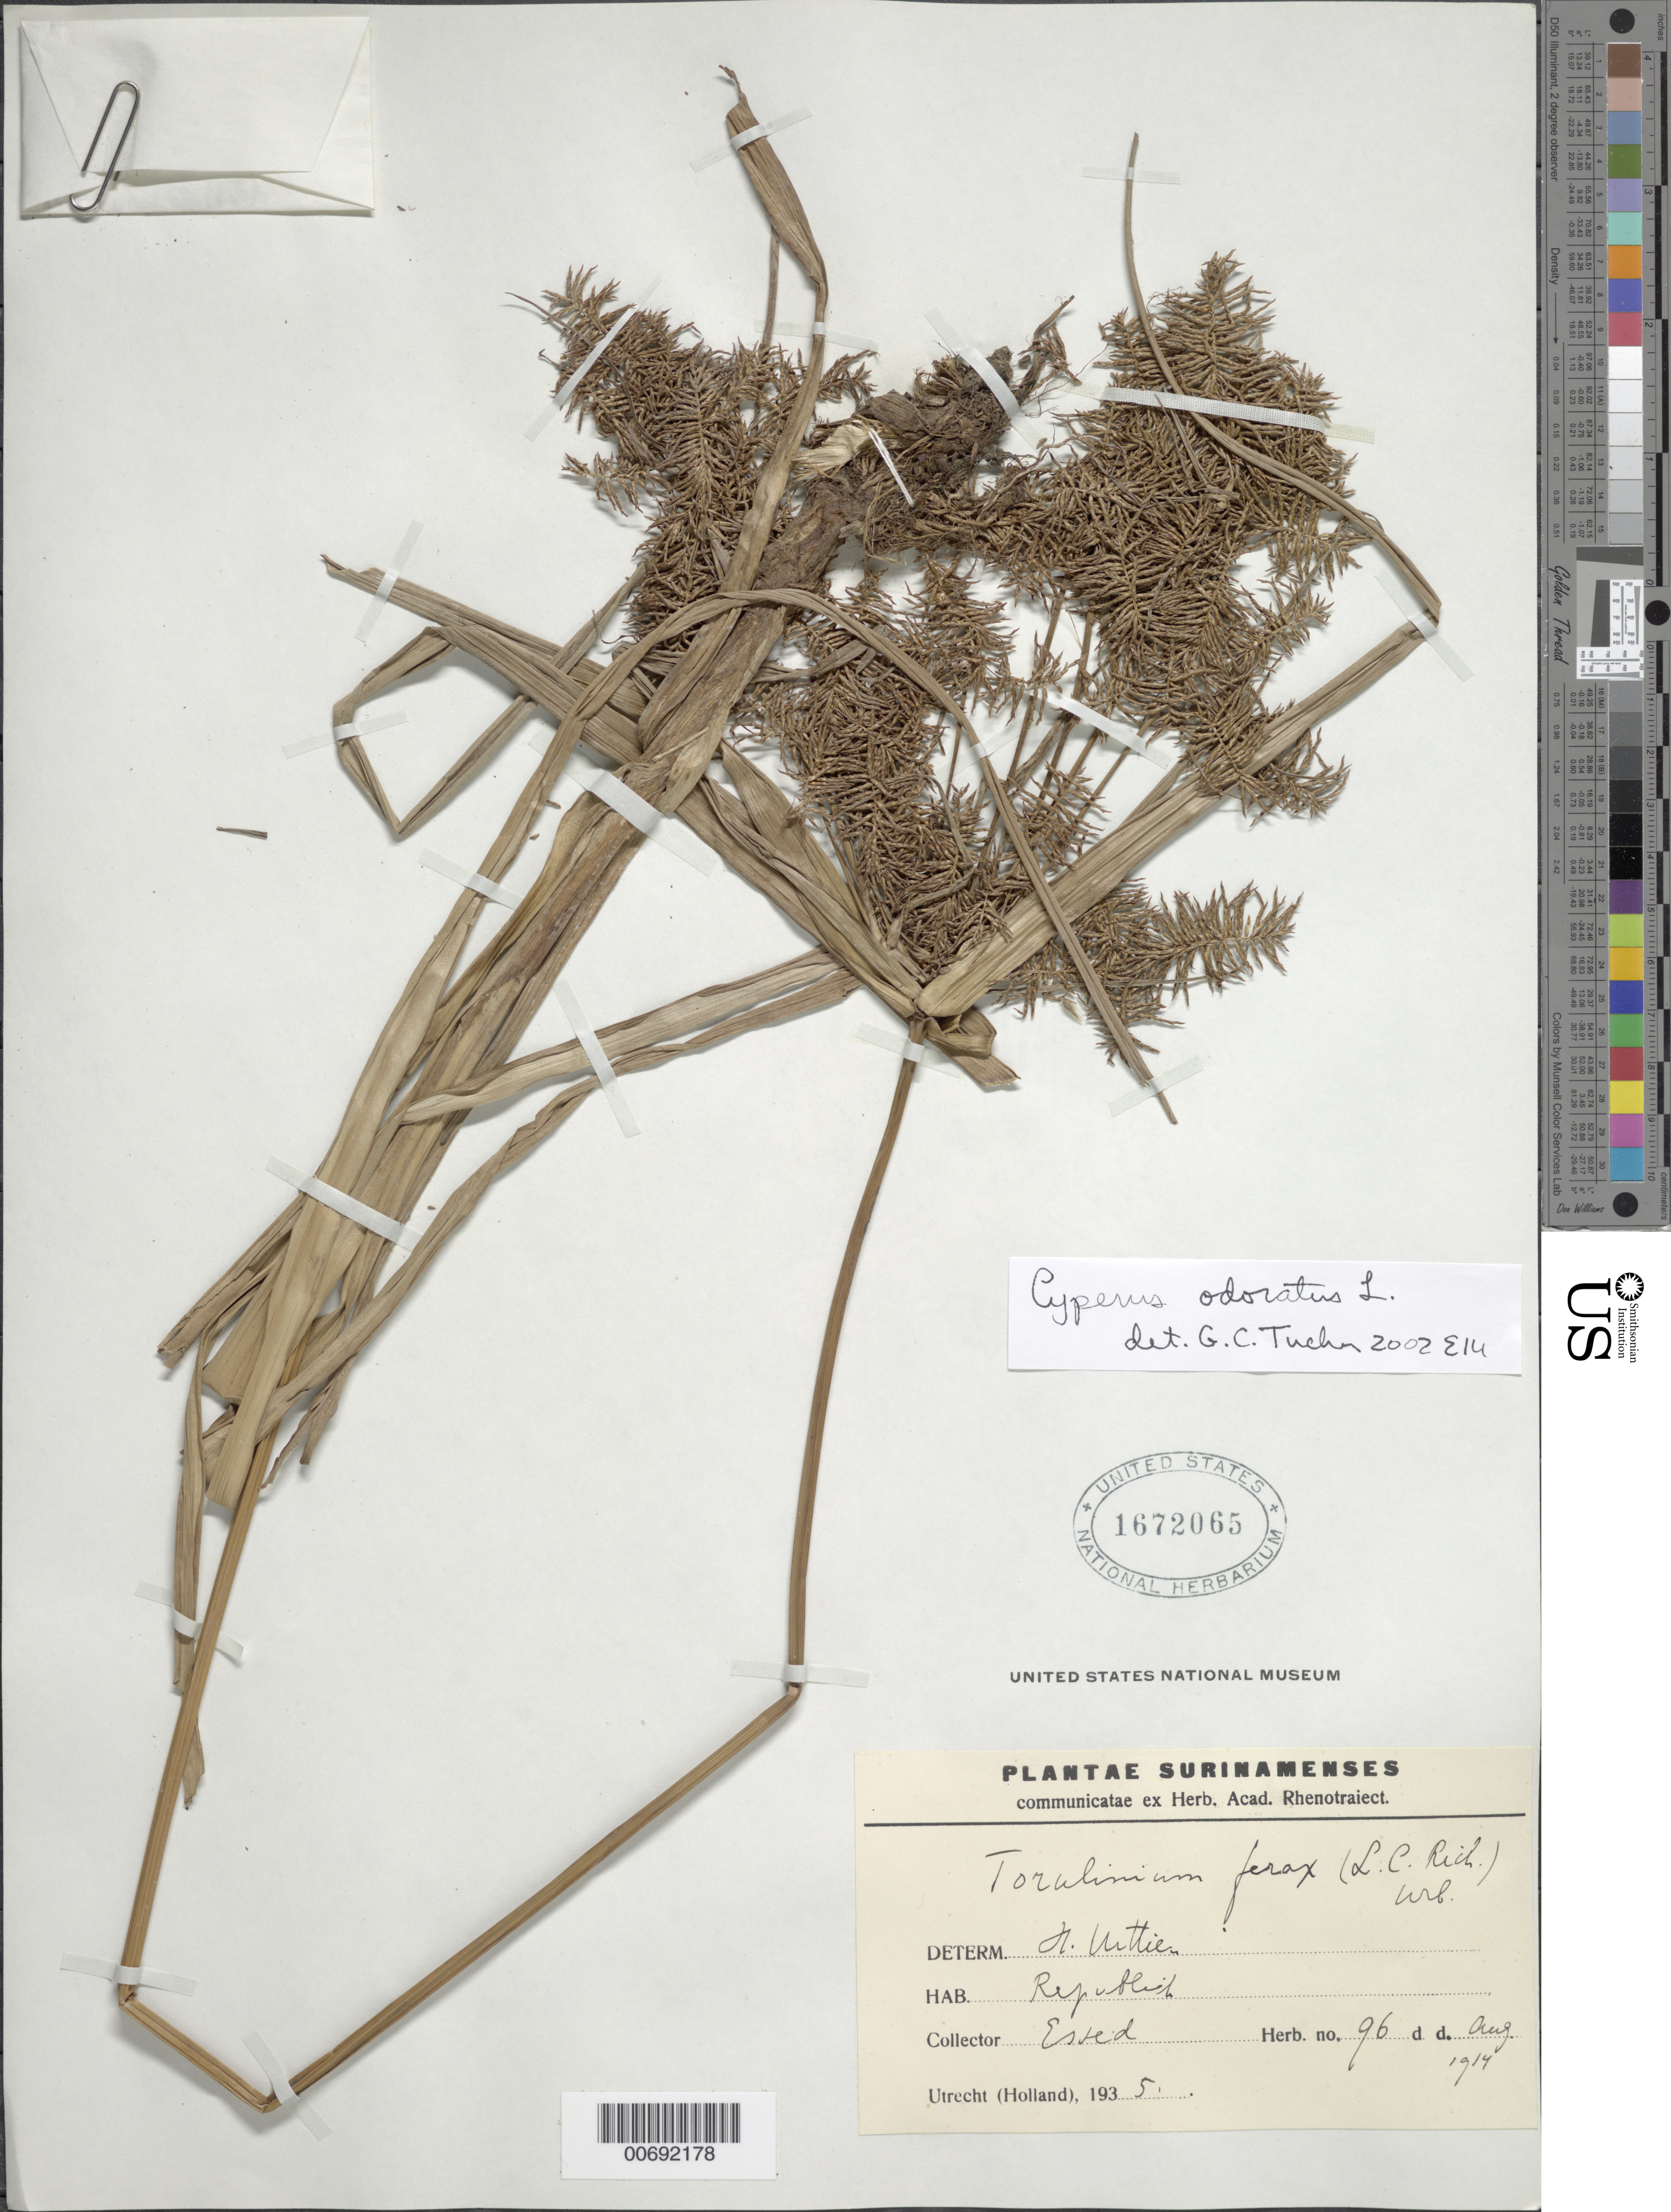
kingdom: Plantae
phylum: Tracheophyta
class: Liliopsida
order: Poales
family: Cyperaceae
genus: Cyperus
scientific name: Cyperus odoratus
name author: L.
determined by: Tucker, G. C.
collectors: E. Essed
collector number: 96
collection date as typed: Aug-14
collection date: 1914-08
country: Suriname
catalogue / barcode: US 1672065